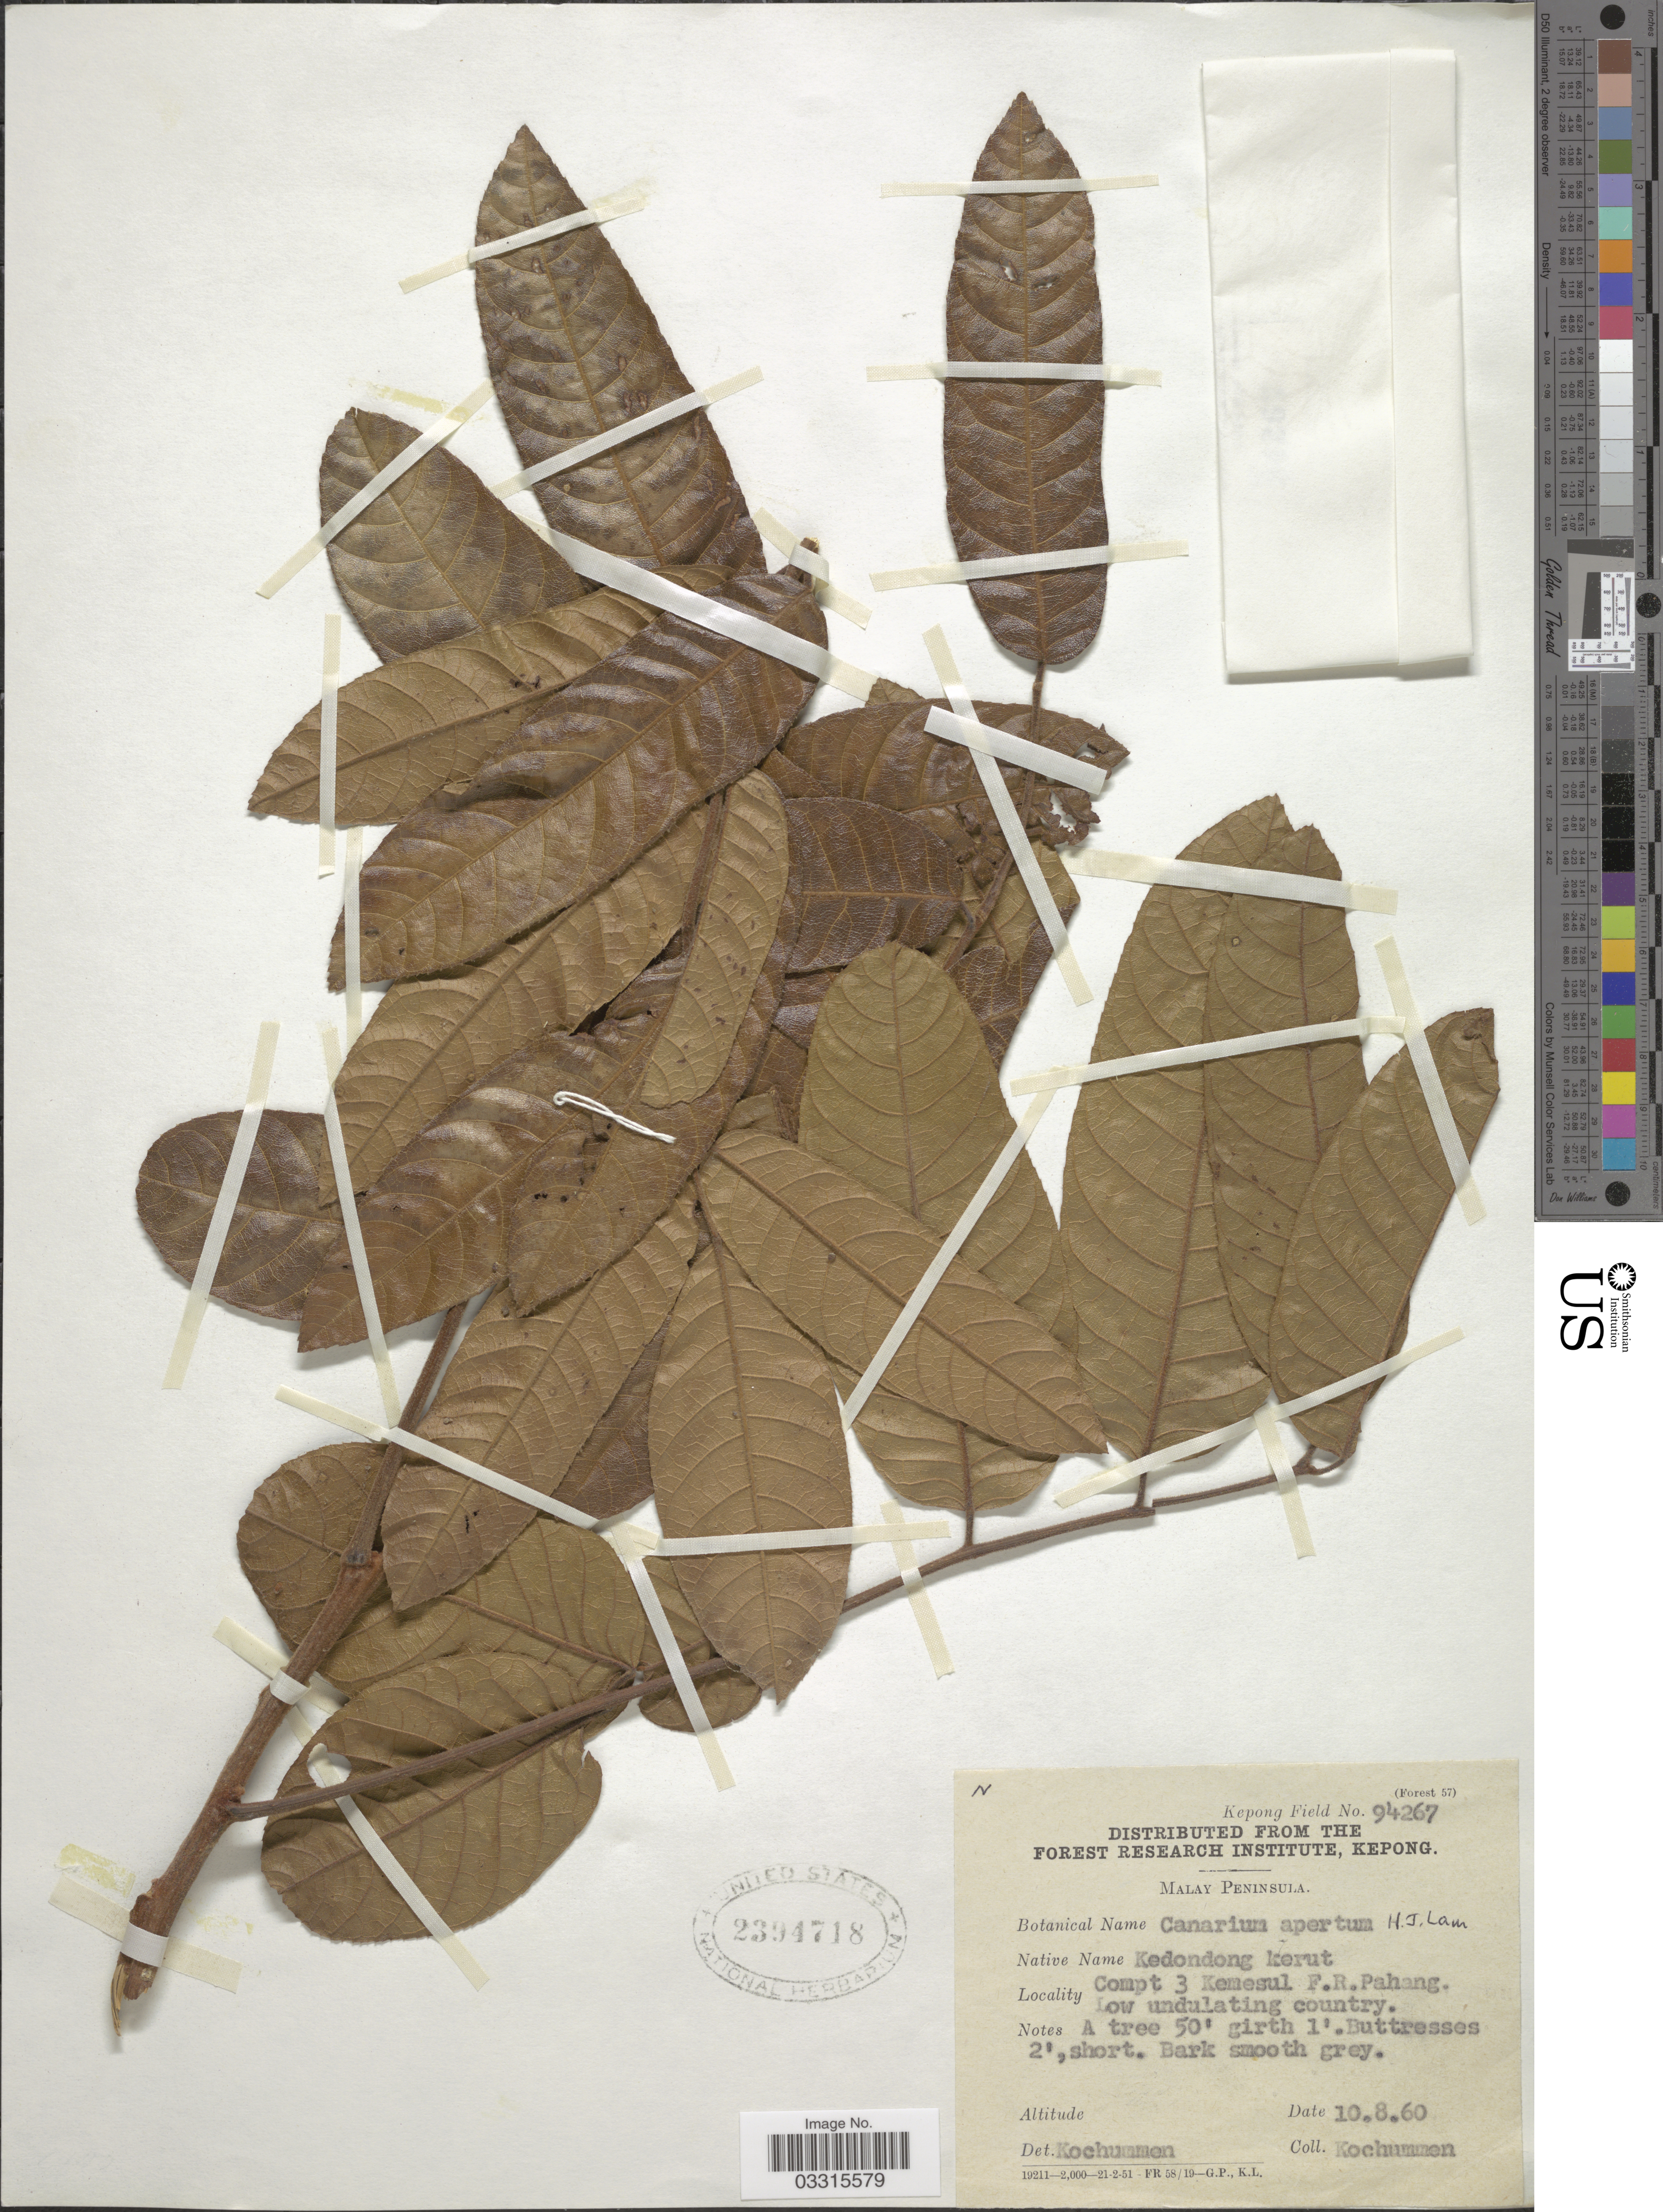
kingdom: Plantae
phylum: Tracheophyta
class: Magnoliopsida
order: Sapindales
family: Burseraceae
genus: Canarium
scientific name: Canarium apertum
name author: H.J. Lam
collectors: Kochummen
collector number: Kepong 94267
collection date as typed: Transcribed d/m/y: 10/8/60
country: Malaysia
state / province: Pahang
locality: Malay Peninsula. Compt 3 Kemesul F.R. Pahang.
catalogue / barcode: US 2394718